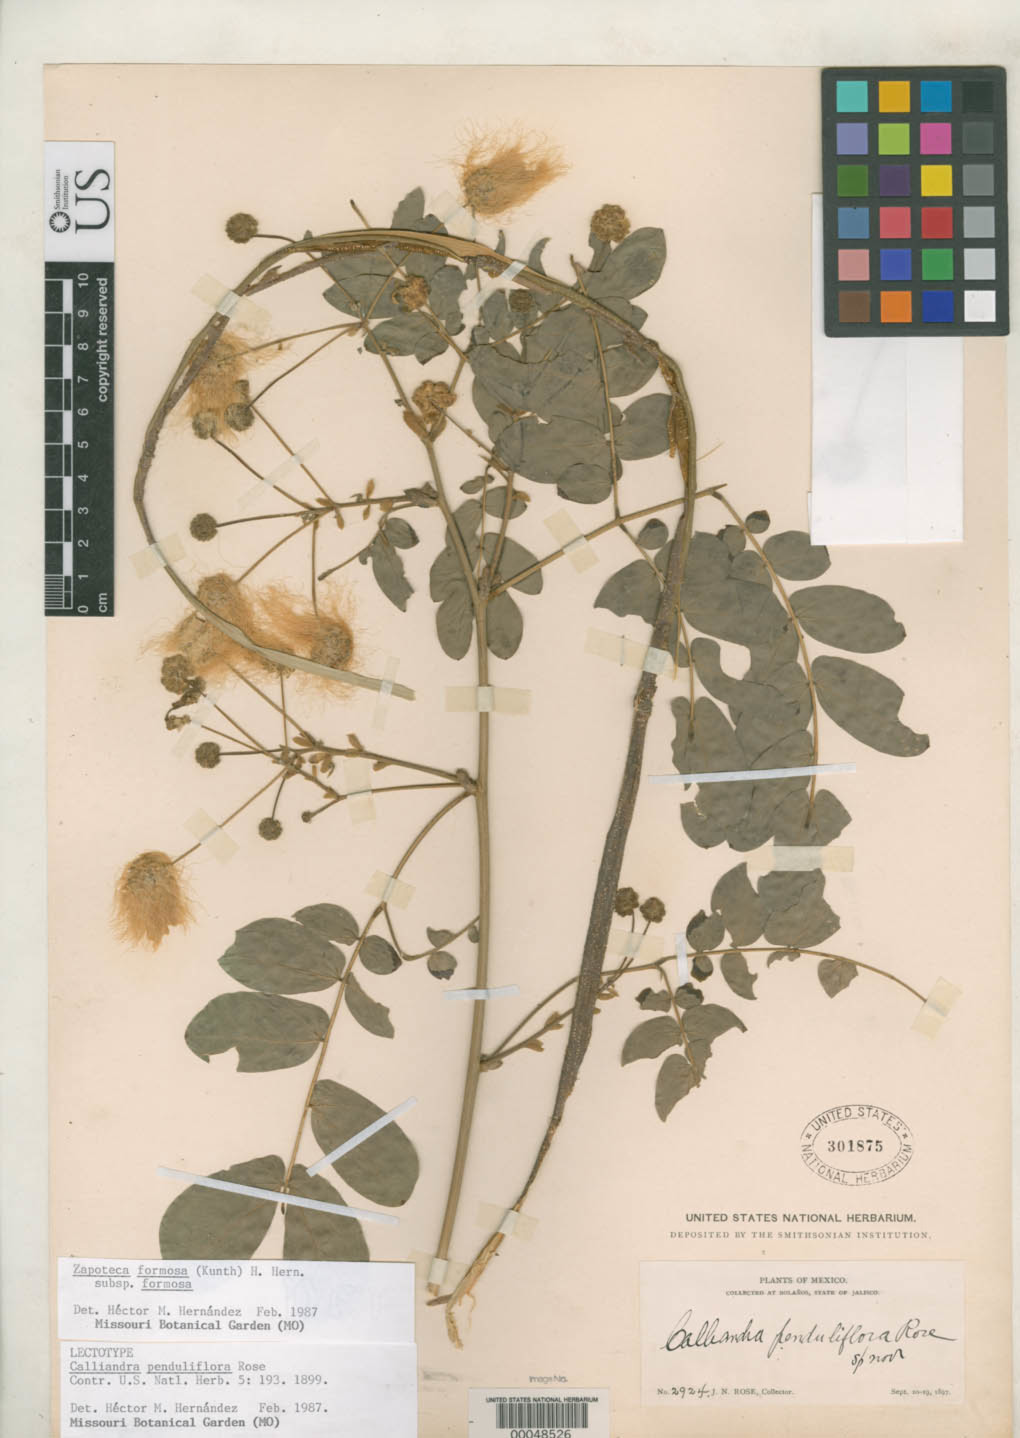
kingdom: Plantae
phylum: Tracheophyta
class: Magnoliopsida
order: Fabales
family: Fabaceae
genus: Calliandra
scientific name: Calliandra penduliflora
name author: Rose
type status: Lectotype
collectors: J. N. Rose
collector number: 2924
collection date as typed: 14 Sep 1897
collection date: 1897-09-14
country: Mexico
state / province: Jalisco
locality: Bolanos.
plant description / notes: Lectotypified (possibly superfluously) without comment by H. Hernández (1989); protologue cites 2 collections, Rose 2332 & Rose 2924, but clearly indicates that "the latter collection is the type of the species". As US appears to have only one duplicate of this collection, it should be the holotype.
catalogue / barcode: US 301875